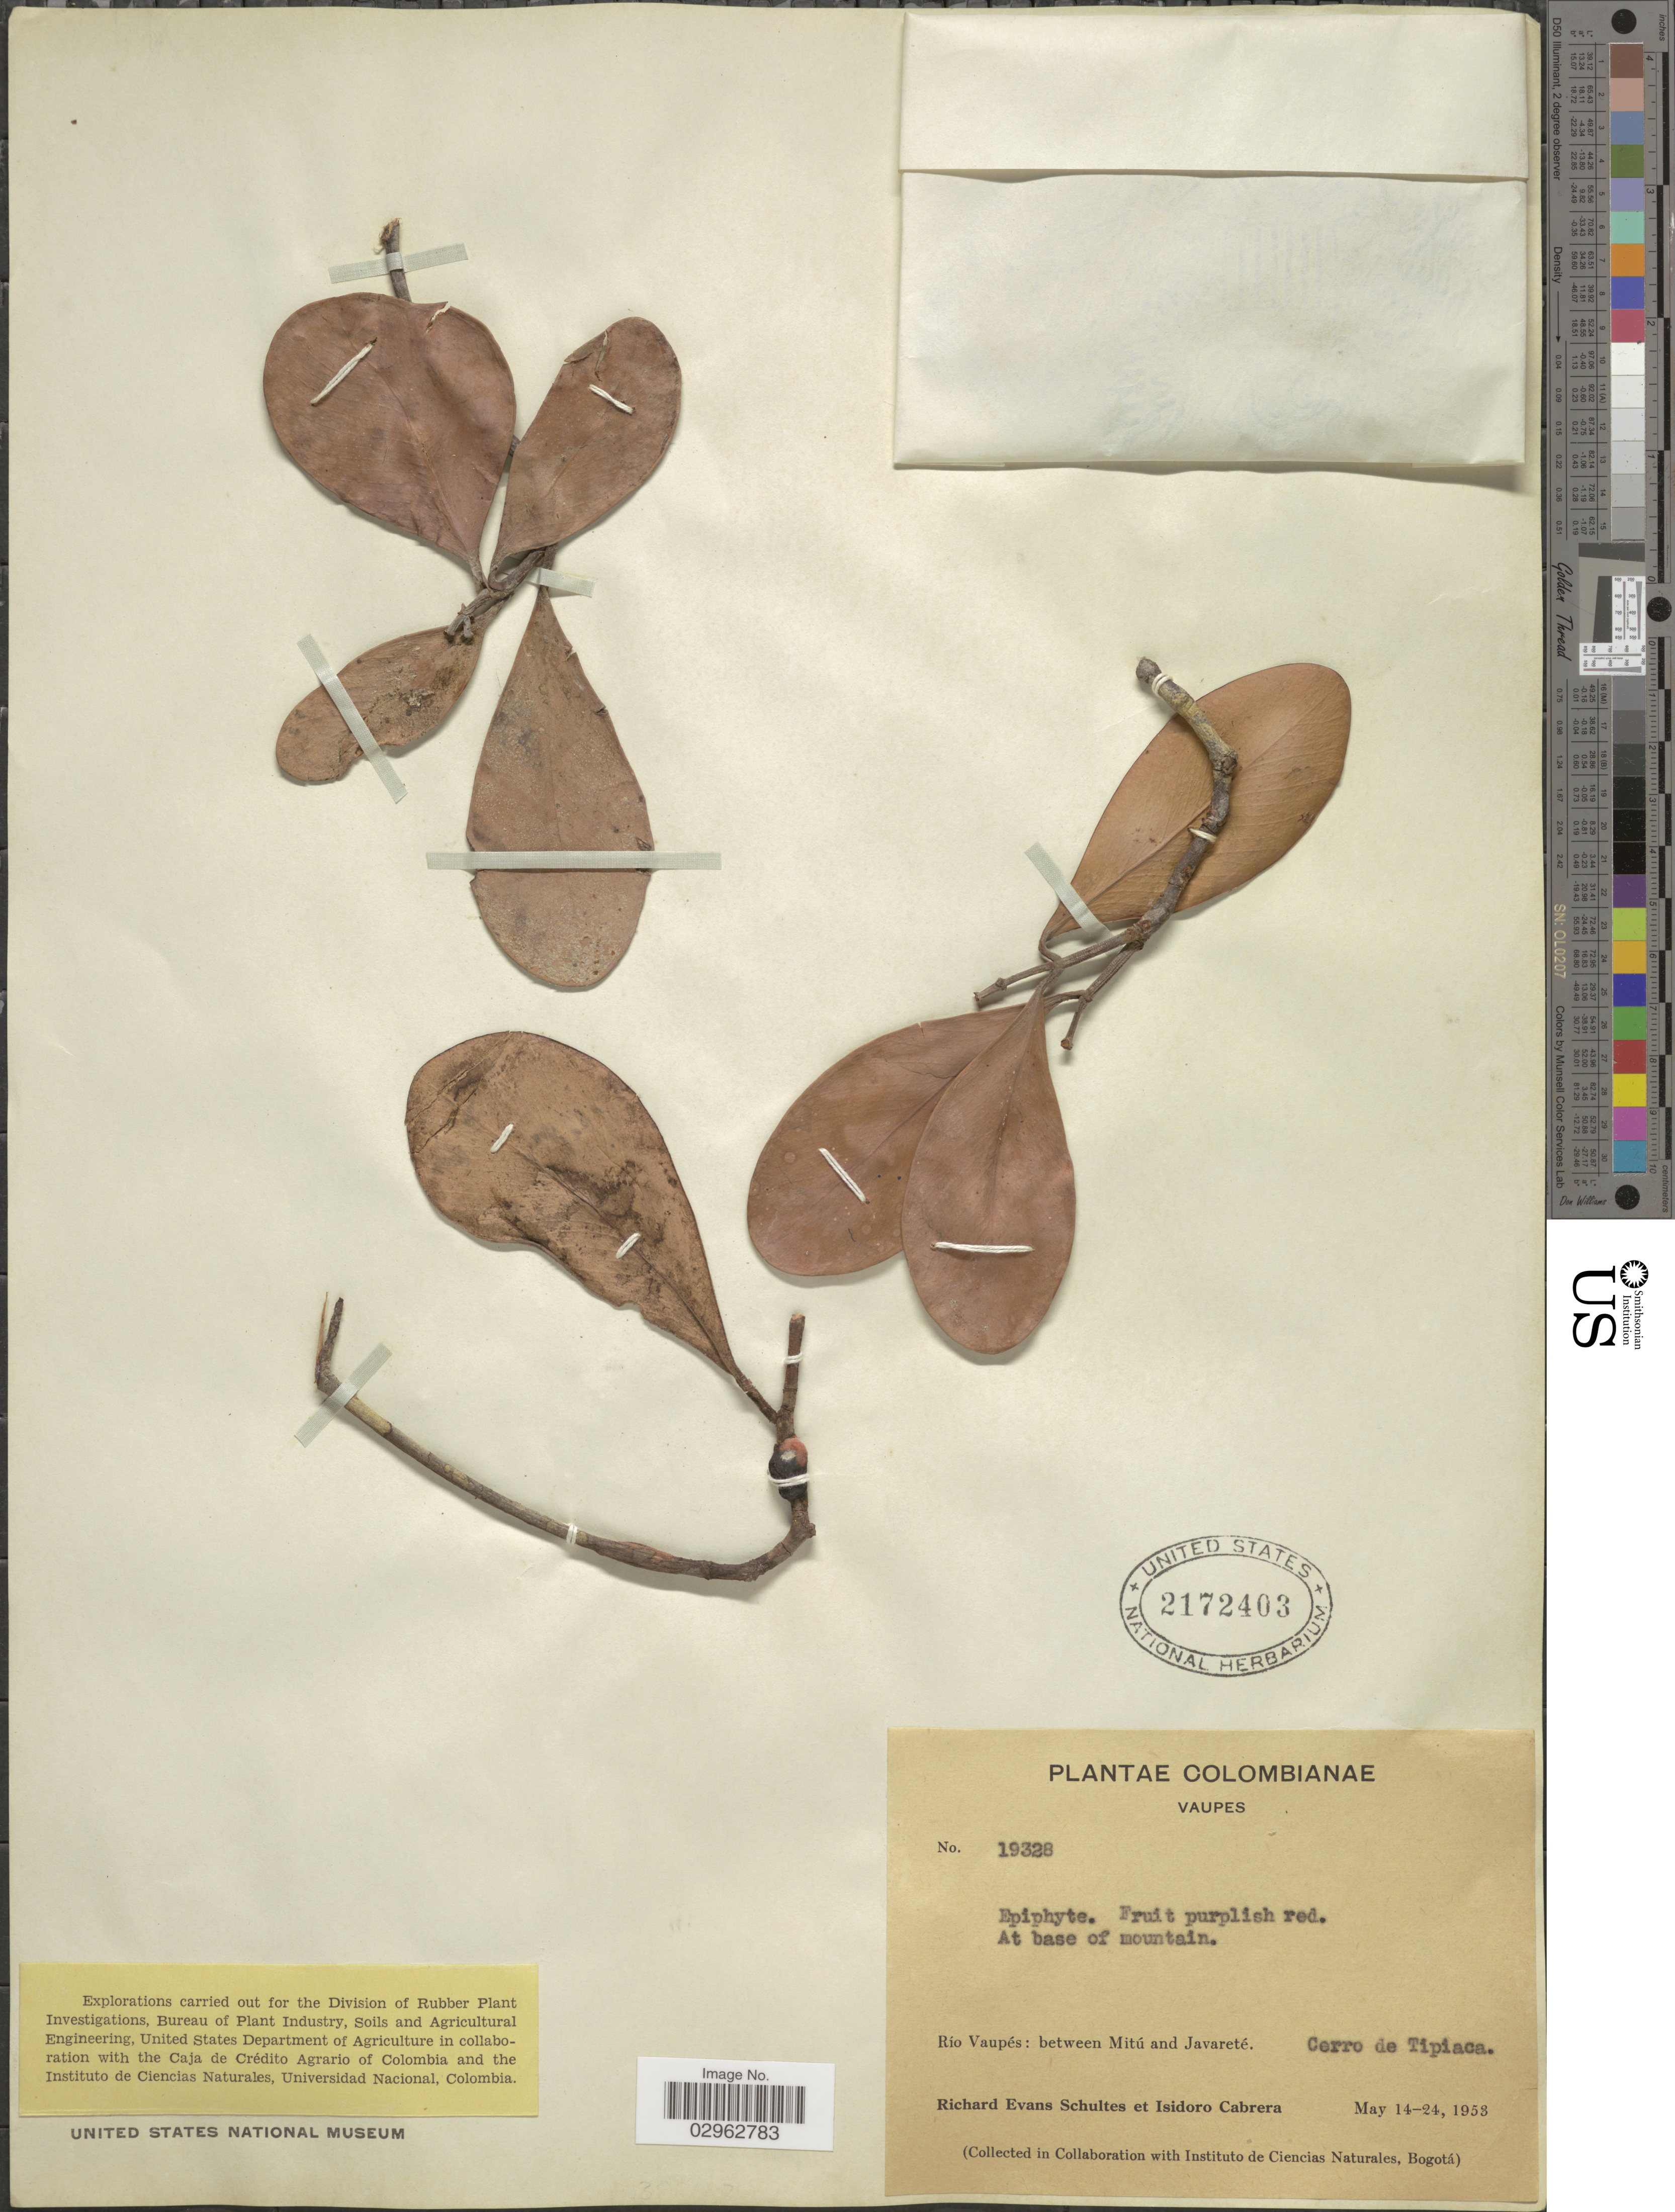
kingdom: Plantae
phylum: Tracheophyta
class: Magnoliopsida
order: Malpighiales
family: Clusiaceae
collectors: R. E. Schultes & I. Cabrera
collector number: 19328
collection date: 1953-05-14/1953-05-24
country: Colombia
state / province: Vaupés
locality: At base of mountain. Río Vaupés: between Mitú and Javareté. Cerro de Tipiaca.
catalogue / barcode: US 2172403